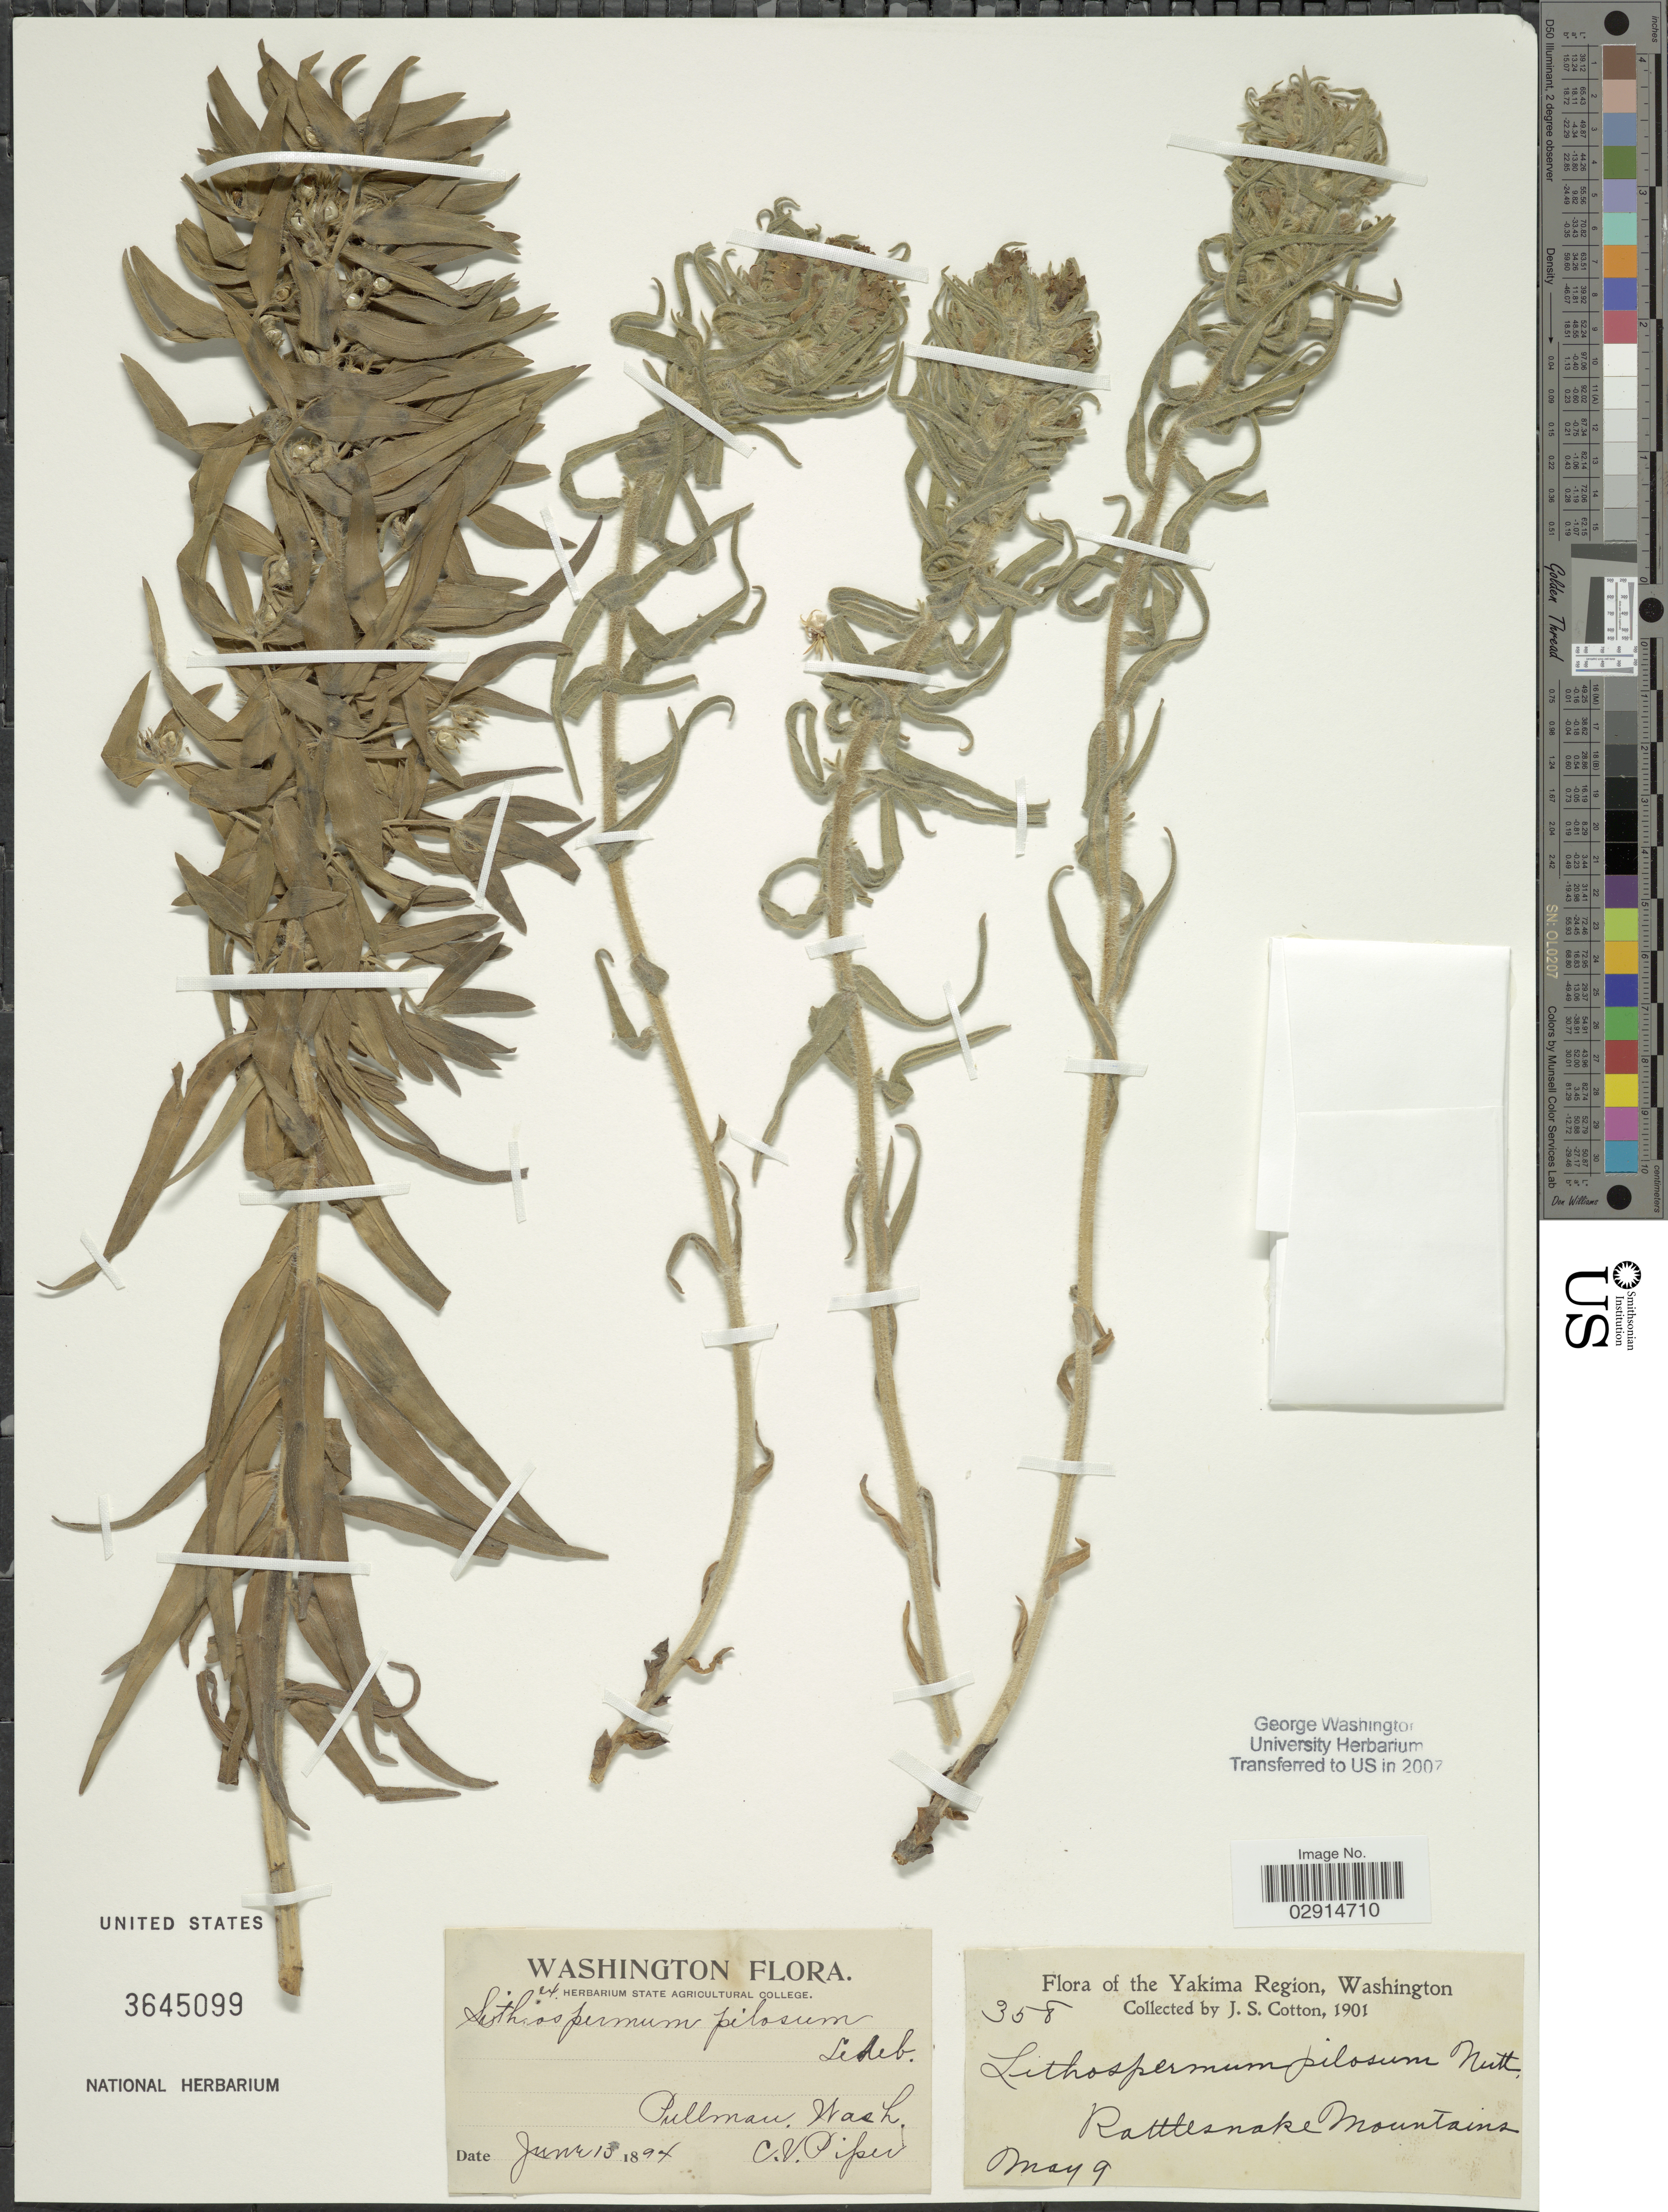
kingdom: Plantae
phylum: Tracheophyta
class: Magnoliopsida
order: Boraginales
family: Boraginaceae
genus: Lithospermum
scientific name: Lithospermum ruderale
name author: Douglas ex Lehm.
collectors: J. S. Cotton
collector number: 358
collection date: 1901-05-09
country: United States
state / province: Washington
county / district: Yakima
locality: Yakima Region, Rattlesnake Mountain.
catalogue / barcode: US 3645099